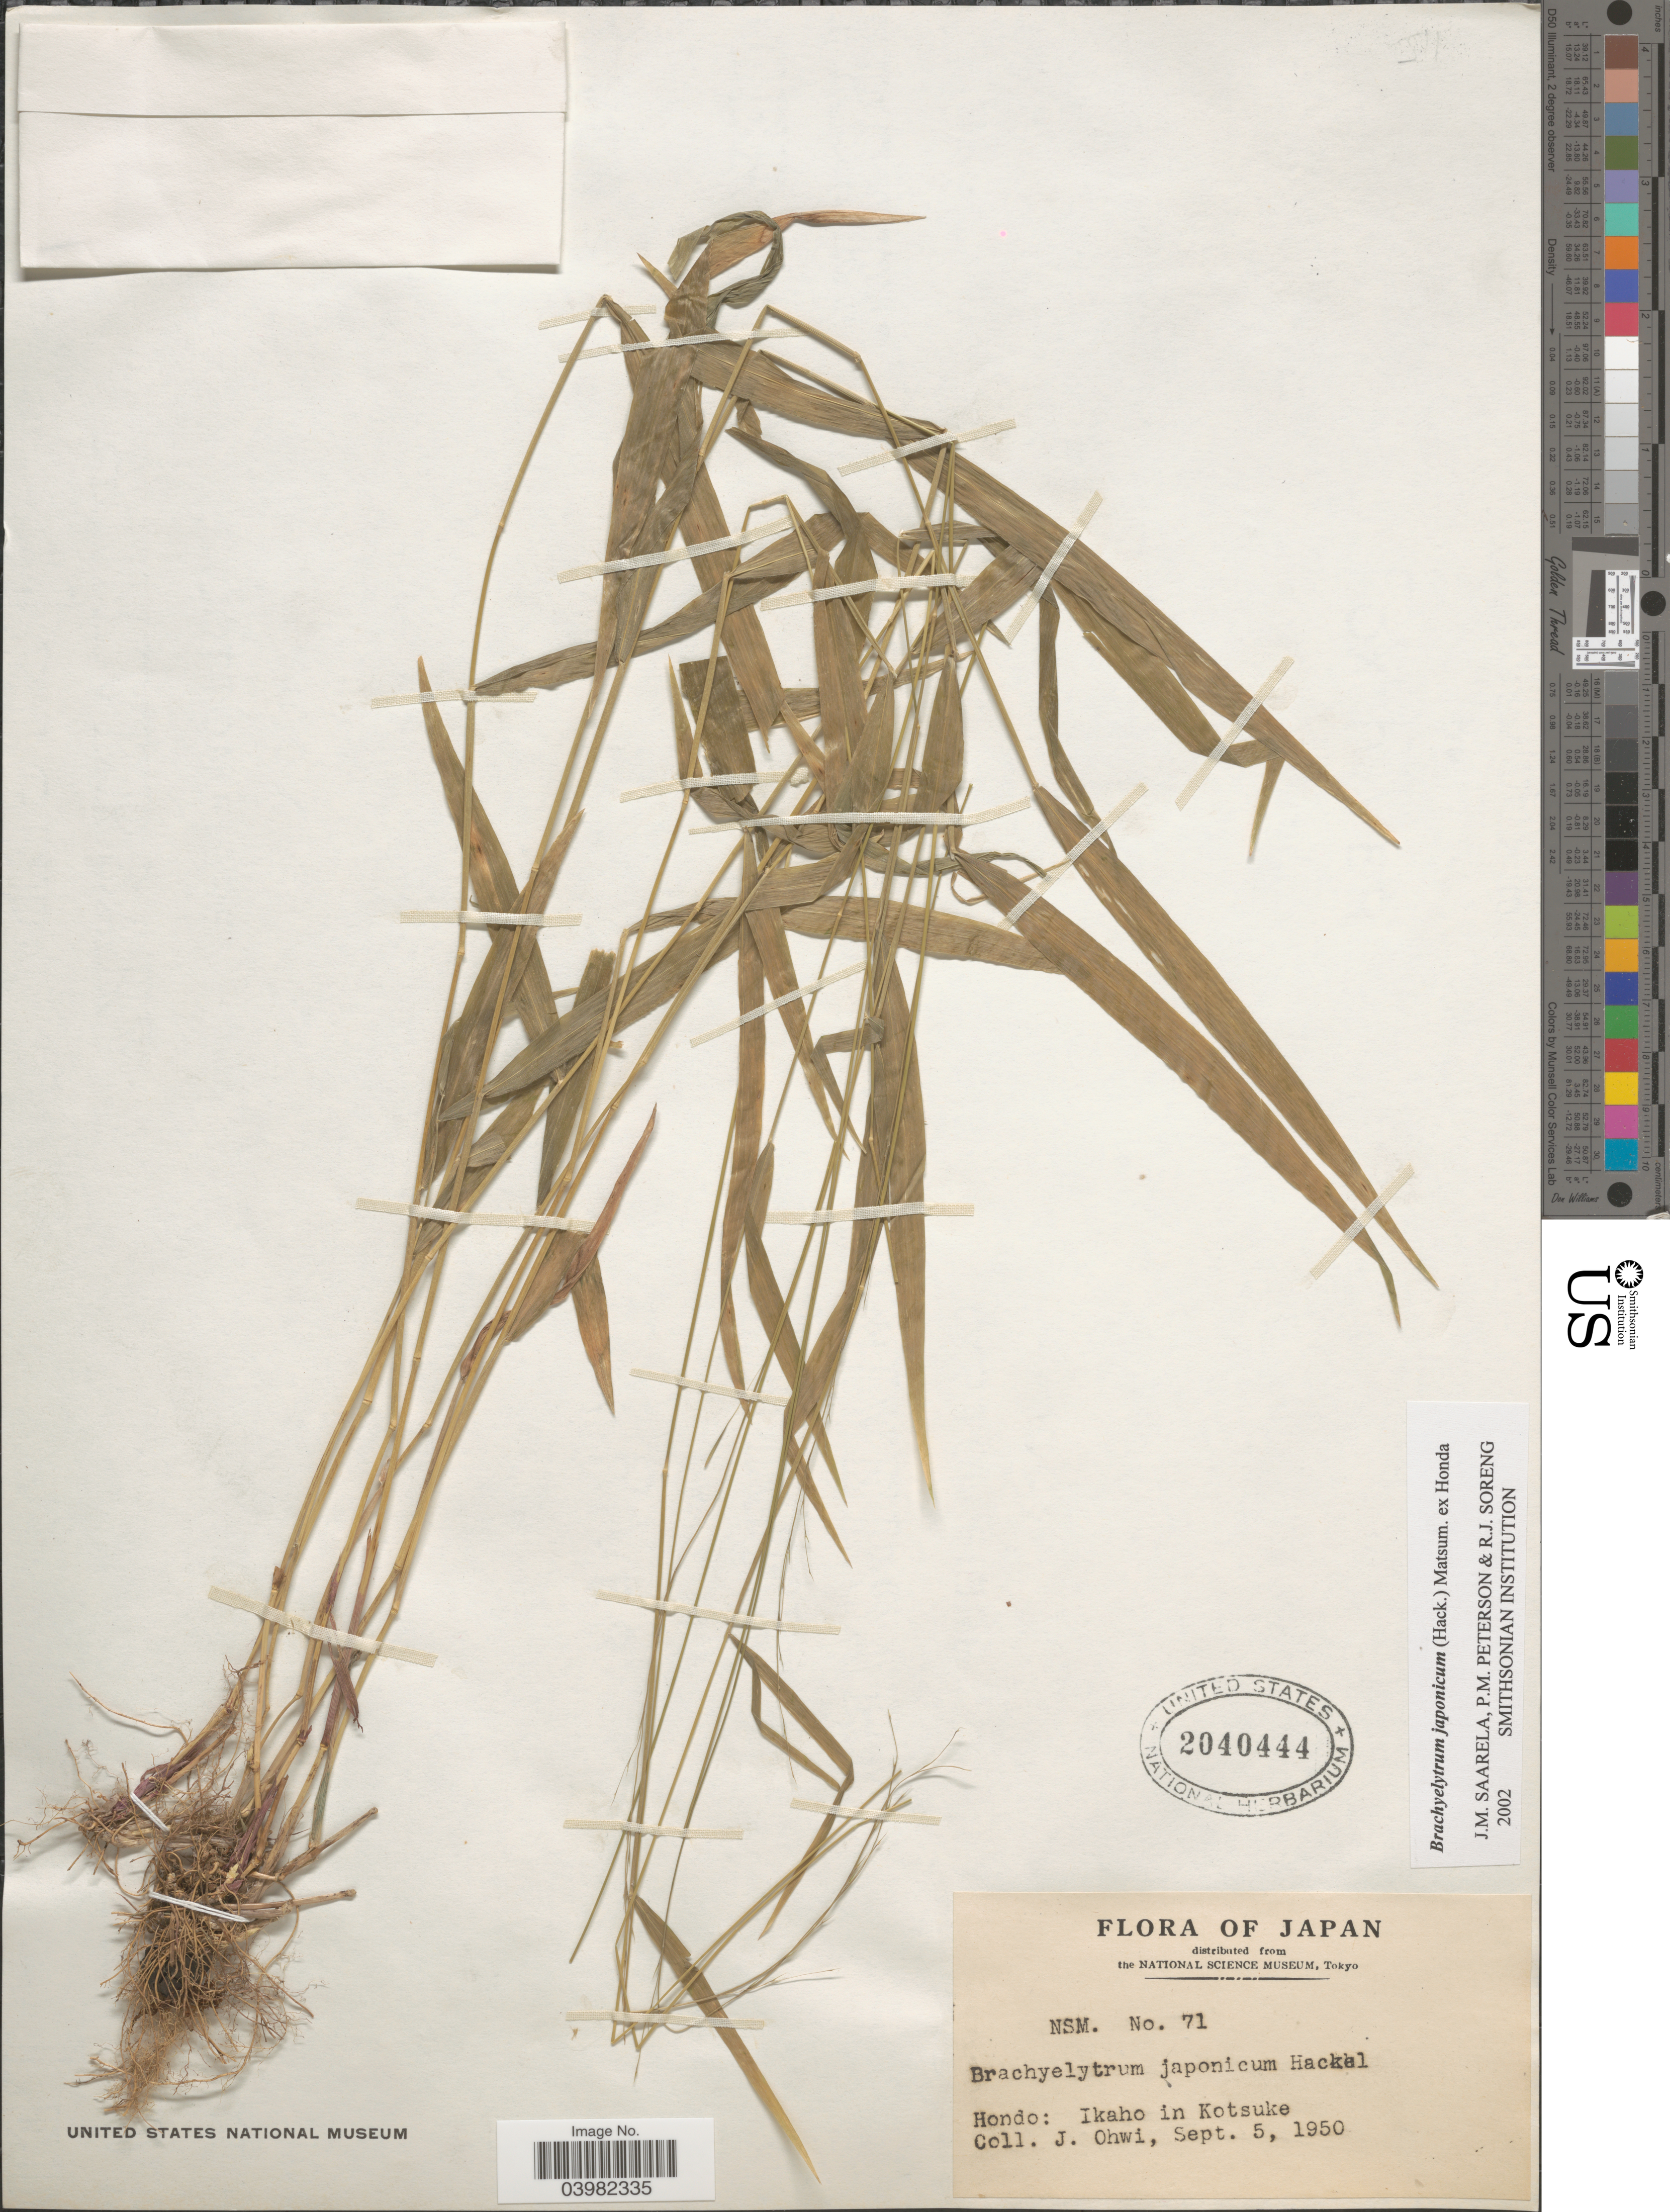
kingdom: Plantae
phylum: Tracheophyta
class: Liliopsida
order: Poales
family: Poaceae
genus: Brachyelytrum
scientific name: Brachyelytrum japonicum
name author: (Hack.) Matsum. ex Honda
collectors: J. Ohwi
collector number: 71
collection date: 1950-09-05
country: Japan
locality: Hondo: Ikaho in Kotsuke.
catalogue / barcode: US 2040444